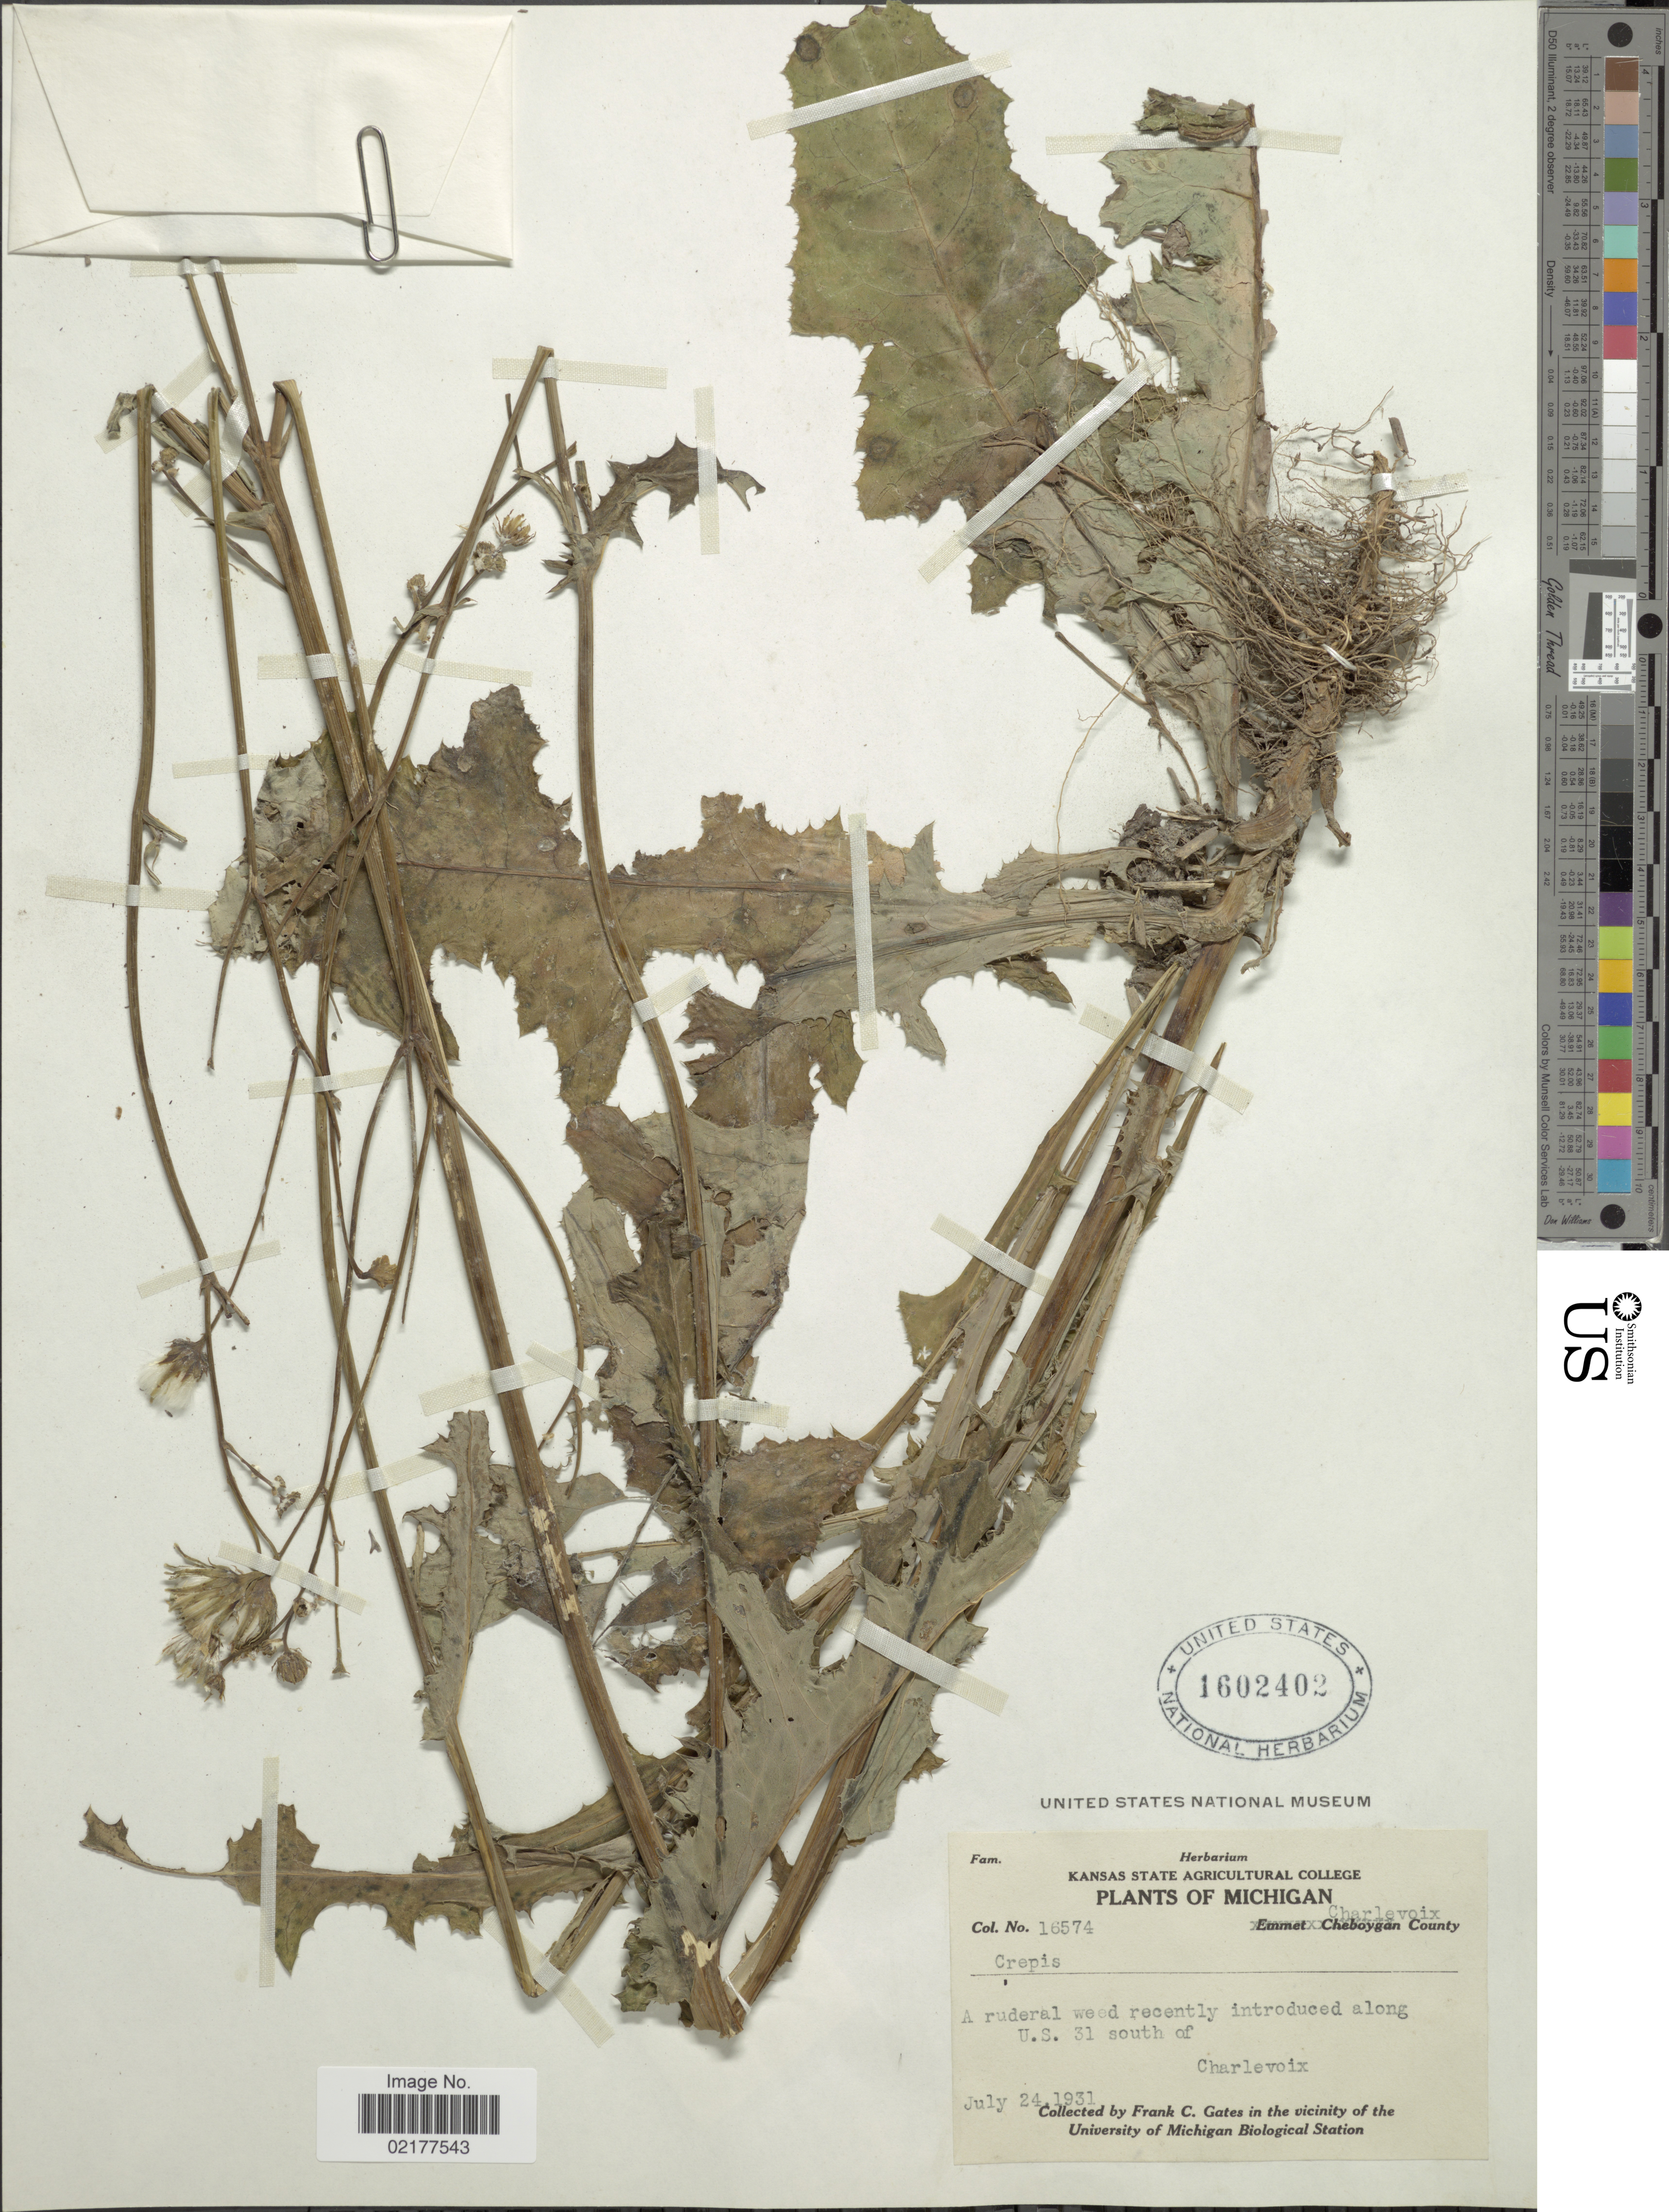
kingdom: Plantae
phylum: Tracheophyta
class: Magnoliopsida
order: Asterales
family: Asteraceae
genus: Crepis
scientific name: Crepis sp.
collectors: F. C. Gates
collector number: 16574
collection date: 1931-07-24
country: United States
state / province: Michigan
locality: Charlevoix County. along U.S. 31 south of Charlevoix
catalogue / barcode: US 1602402